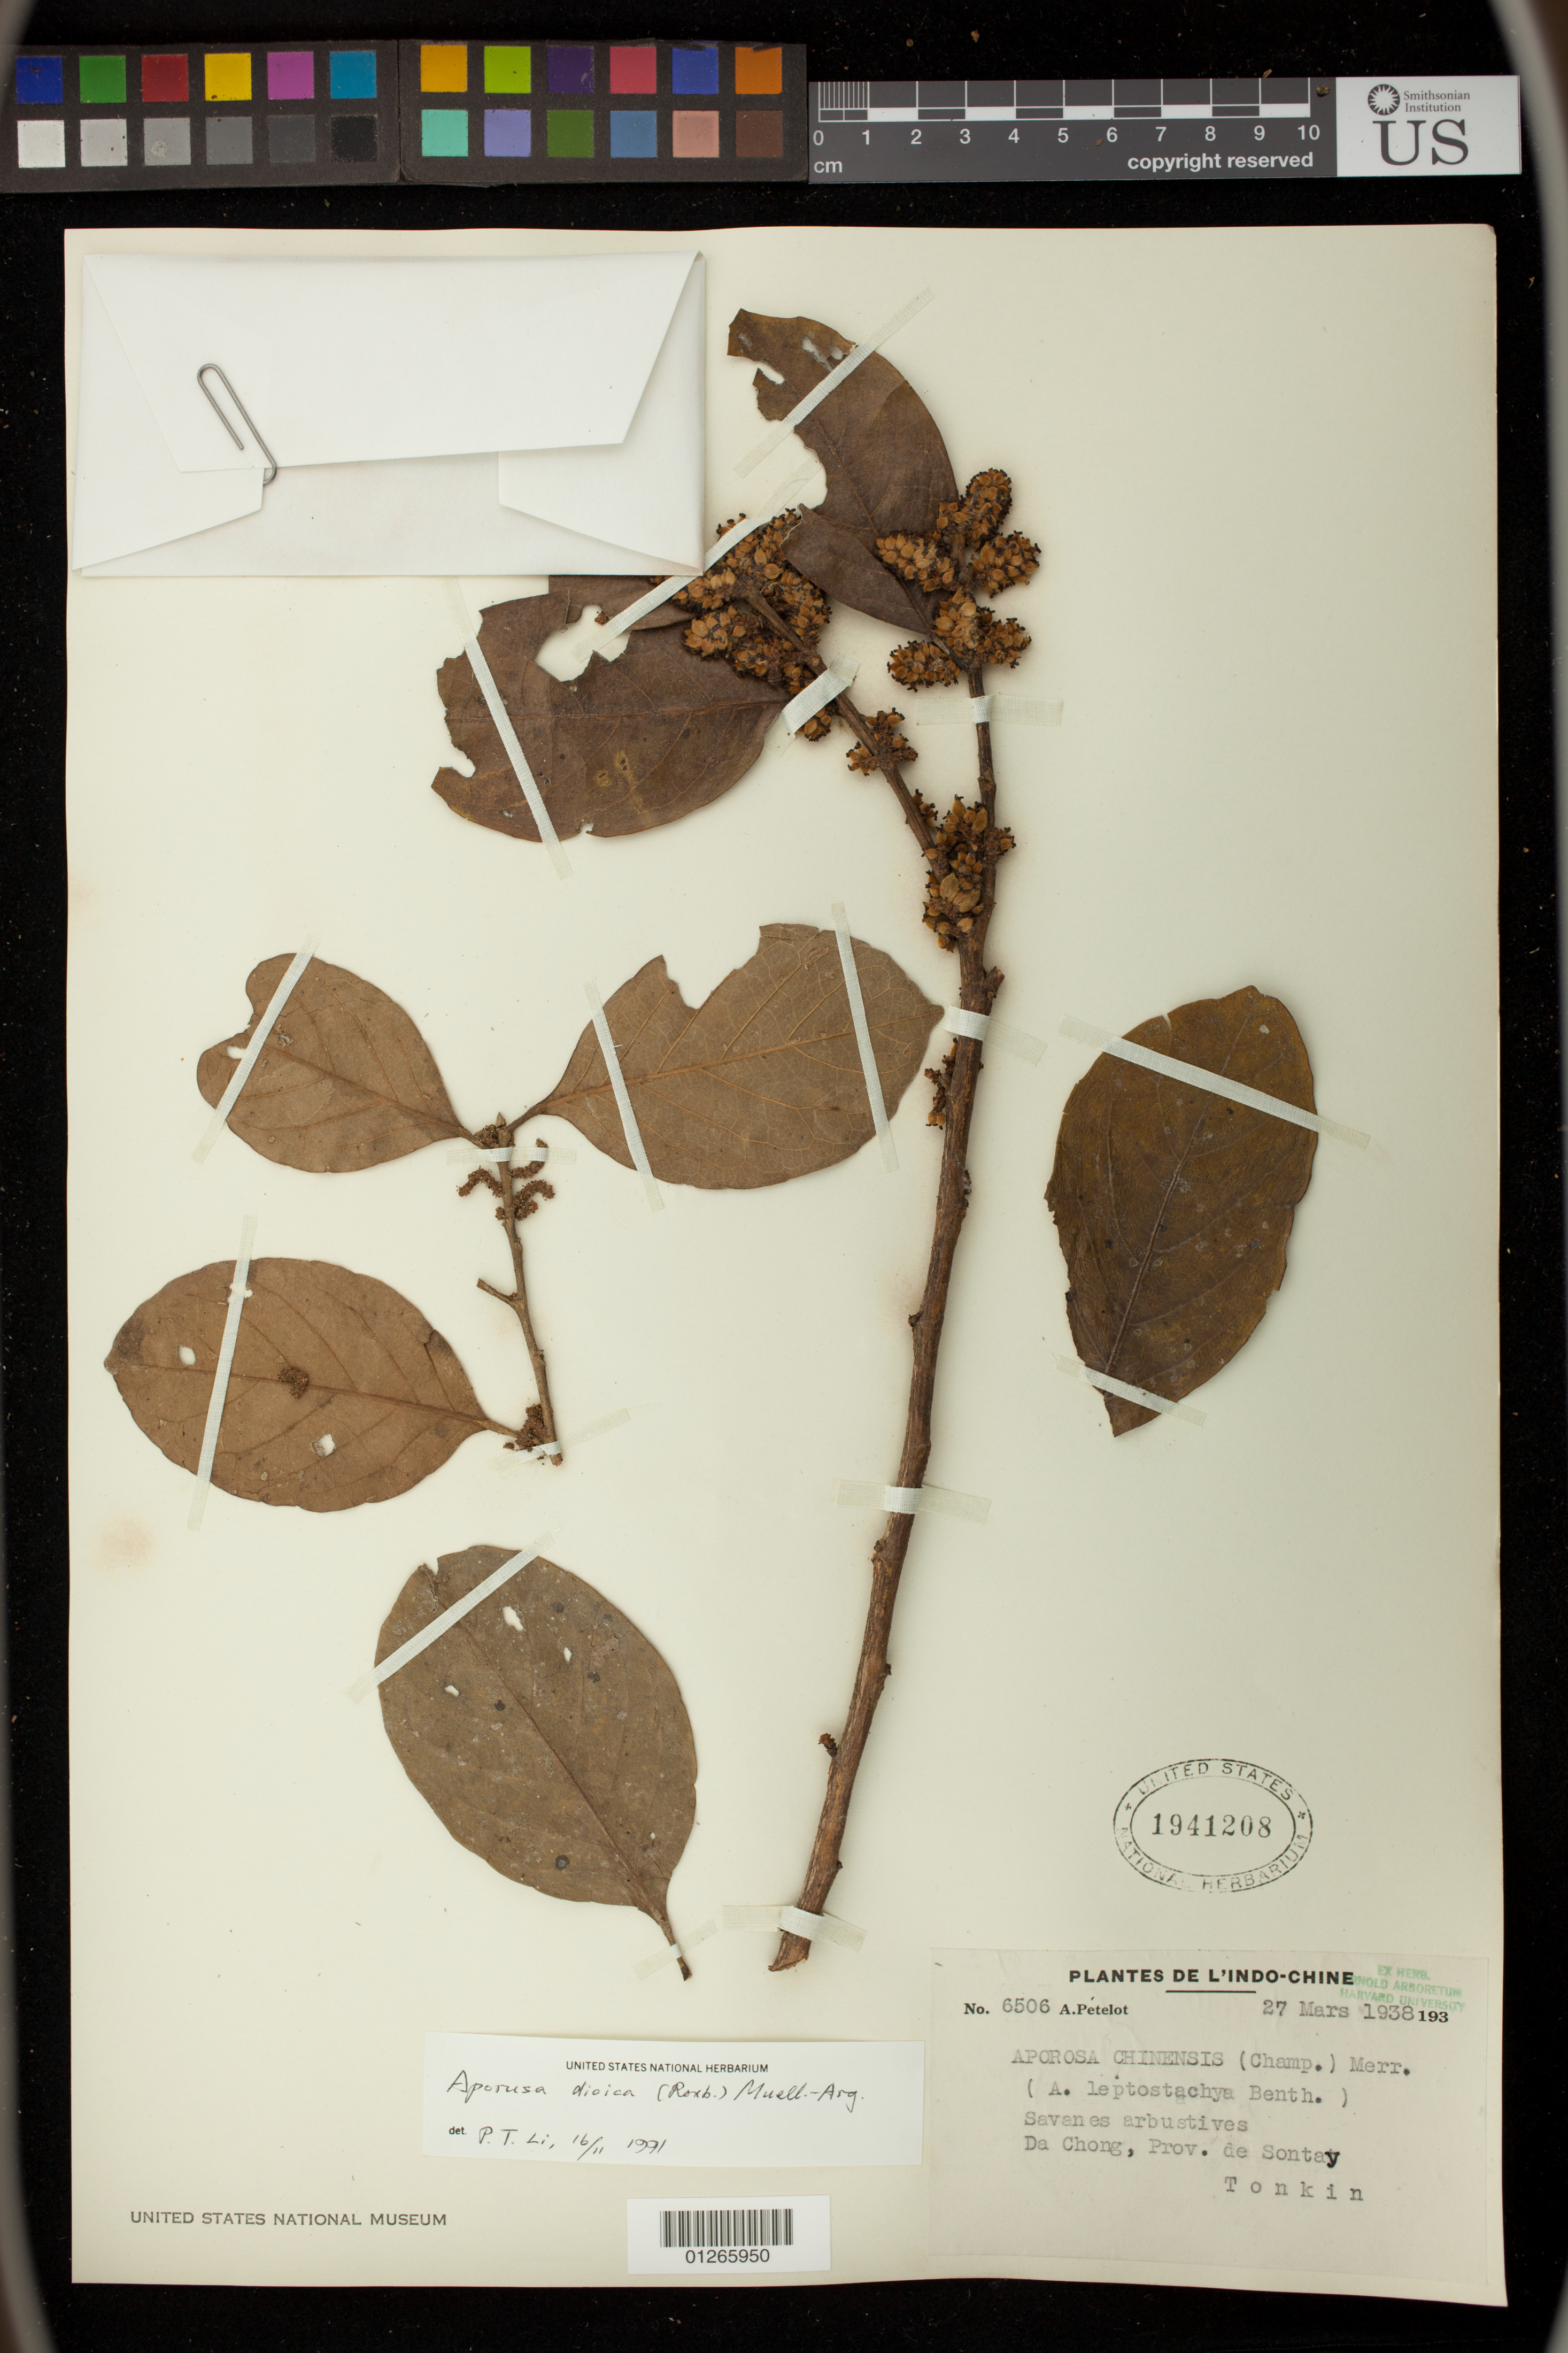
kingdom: Plantae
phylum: Tracheophyta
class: Magnoliopsida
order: Malpighiales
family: Phyllanthaceae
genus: Aporosa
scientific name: Aporosa octandra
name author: (Buch.-Ham. & D. Don) Vickery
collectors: A. Petelot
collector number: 6506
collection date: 1938-03-27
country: Vietnam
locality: Da Chong, Prov. de Sontay, Tonkin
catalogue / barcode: US 1941208